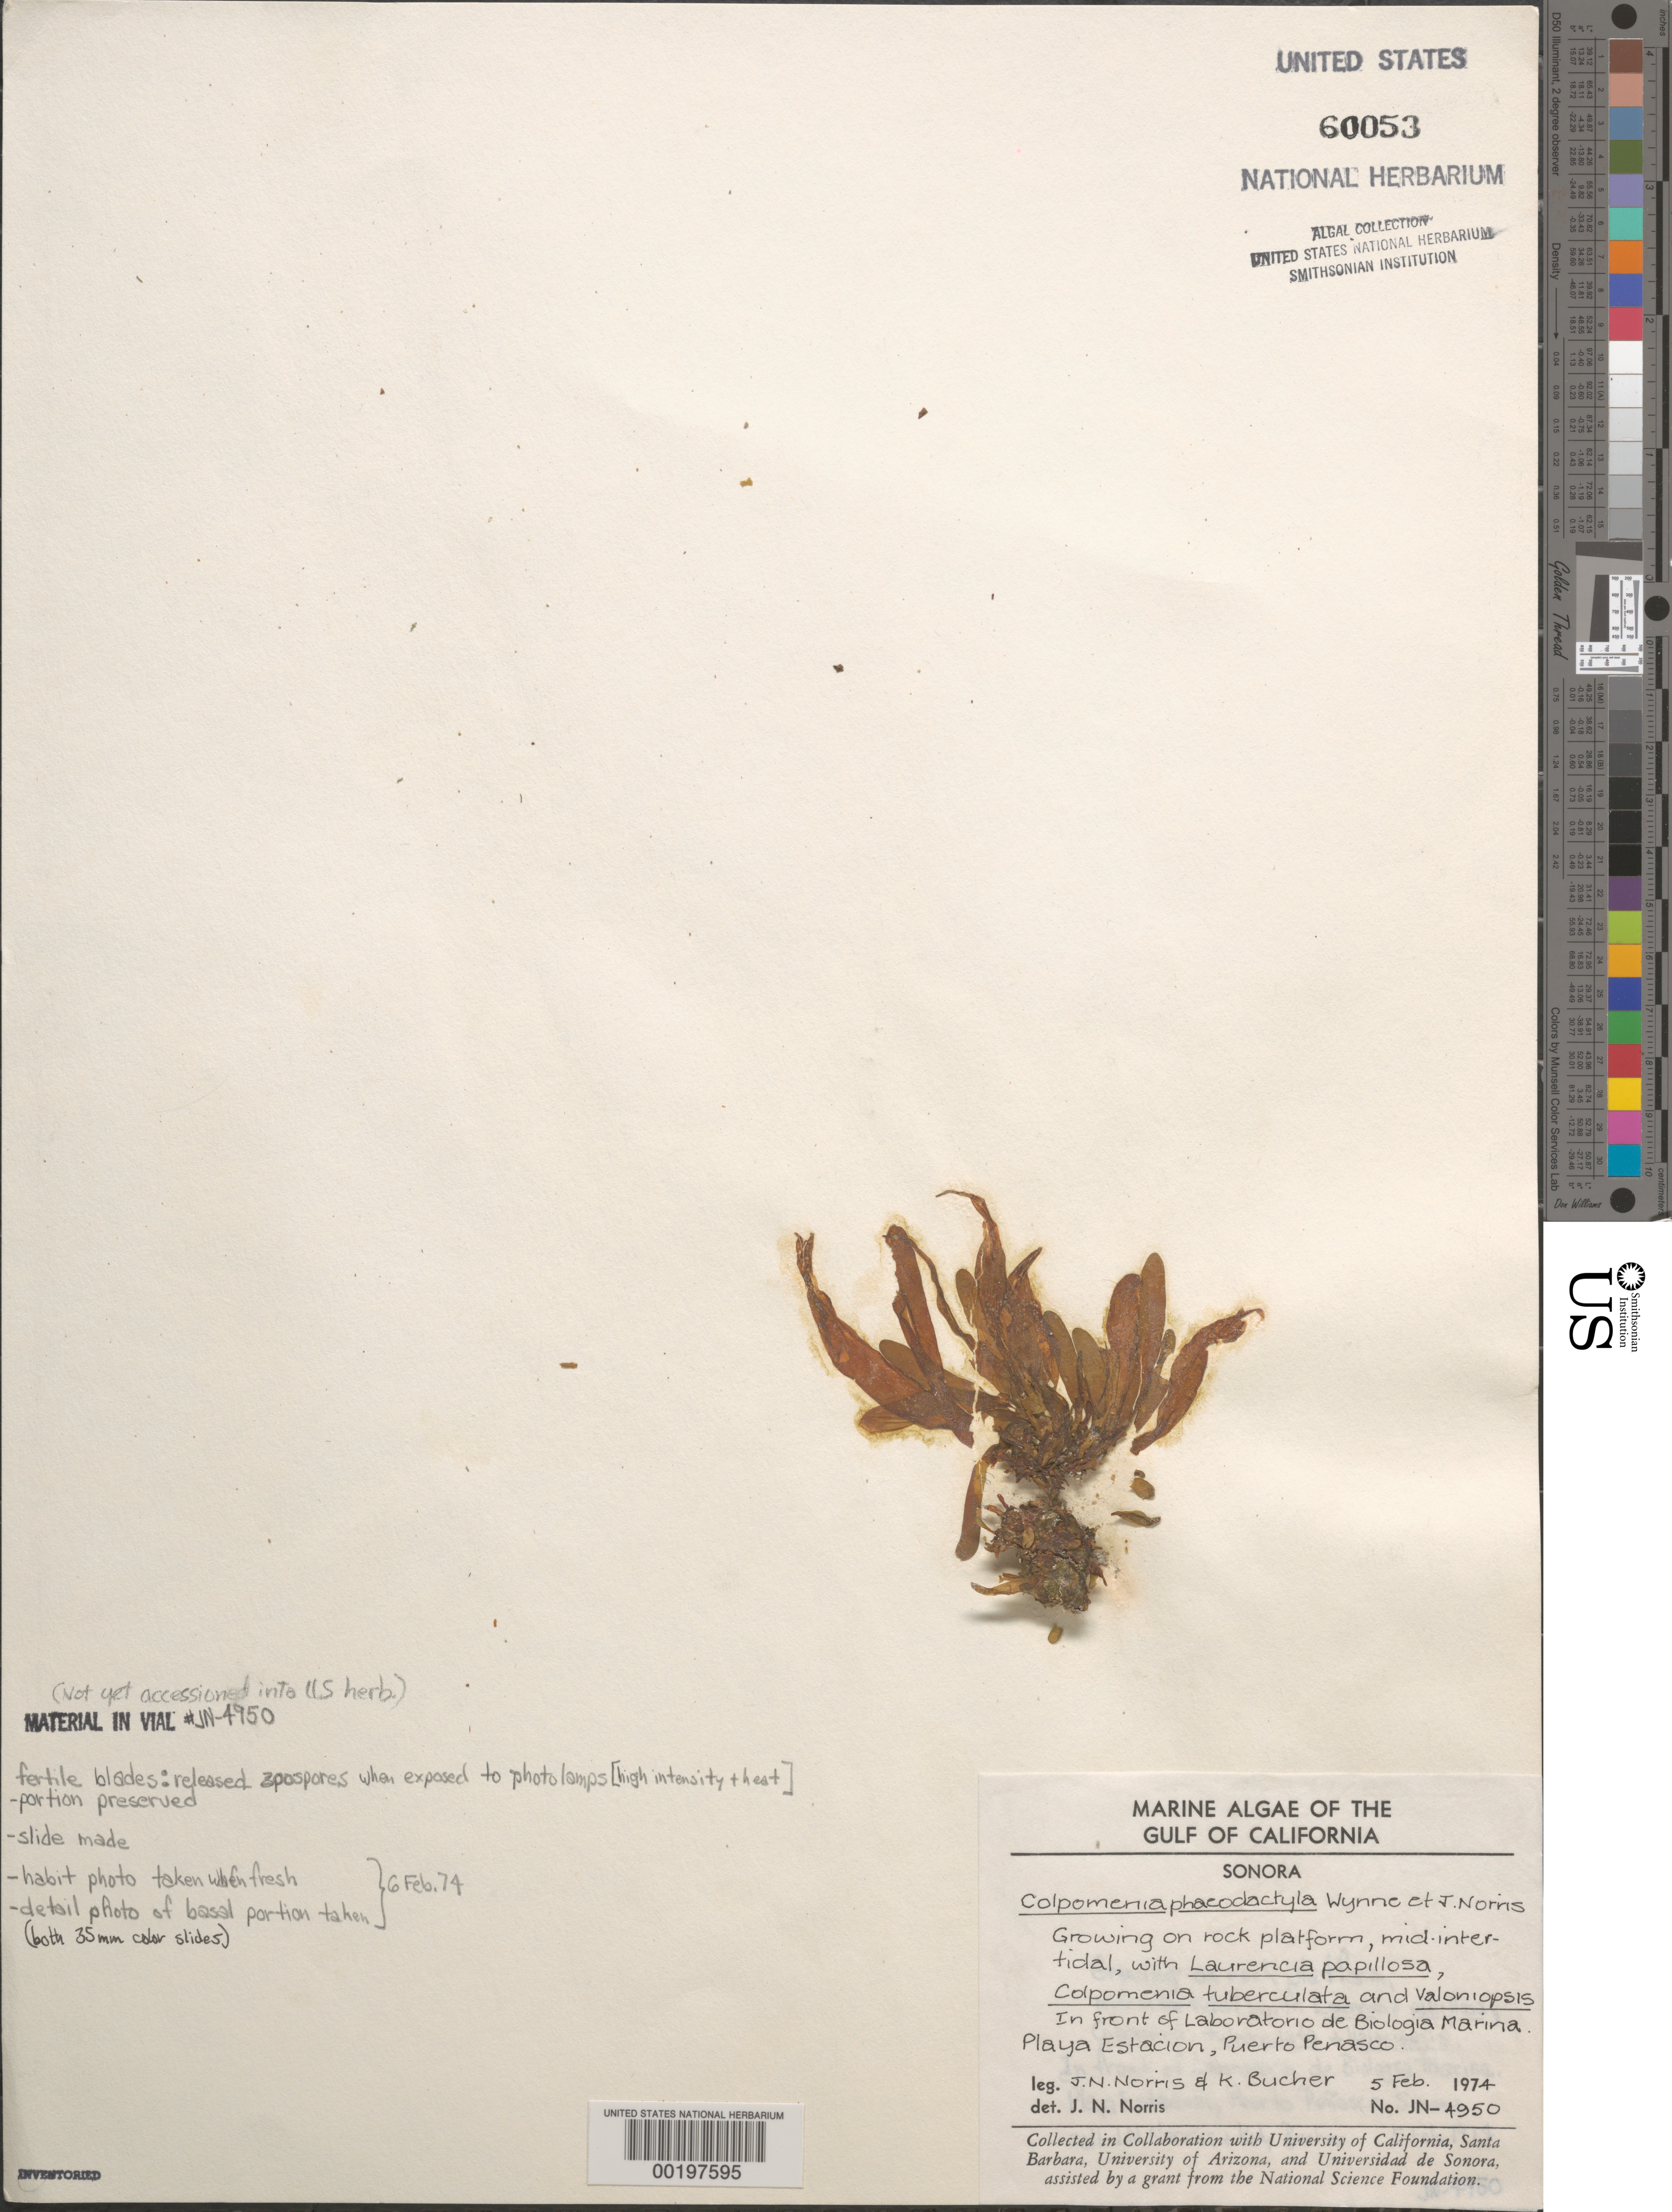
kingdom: Chromista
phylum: Ochrophyta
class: Phaeophyceae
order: Scytosiphonales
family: Scytosiphonaceae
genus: Dactylosiphon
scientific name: Dactylosiphon durvillei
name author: (Bory) Santiañez et al.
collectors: J. N. Norris & K. E. Bucher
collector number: JN-4950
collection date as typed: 05 Feb 1974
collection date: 1974-02-05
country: Mexico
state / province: Sonora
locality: Playa Estacion, Puerto Penasco, Laboratorio de Biologia Marina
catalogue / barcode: US 60053